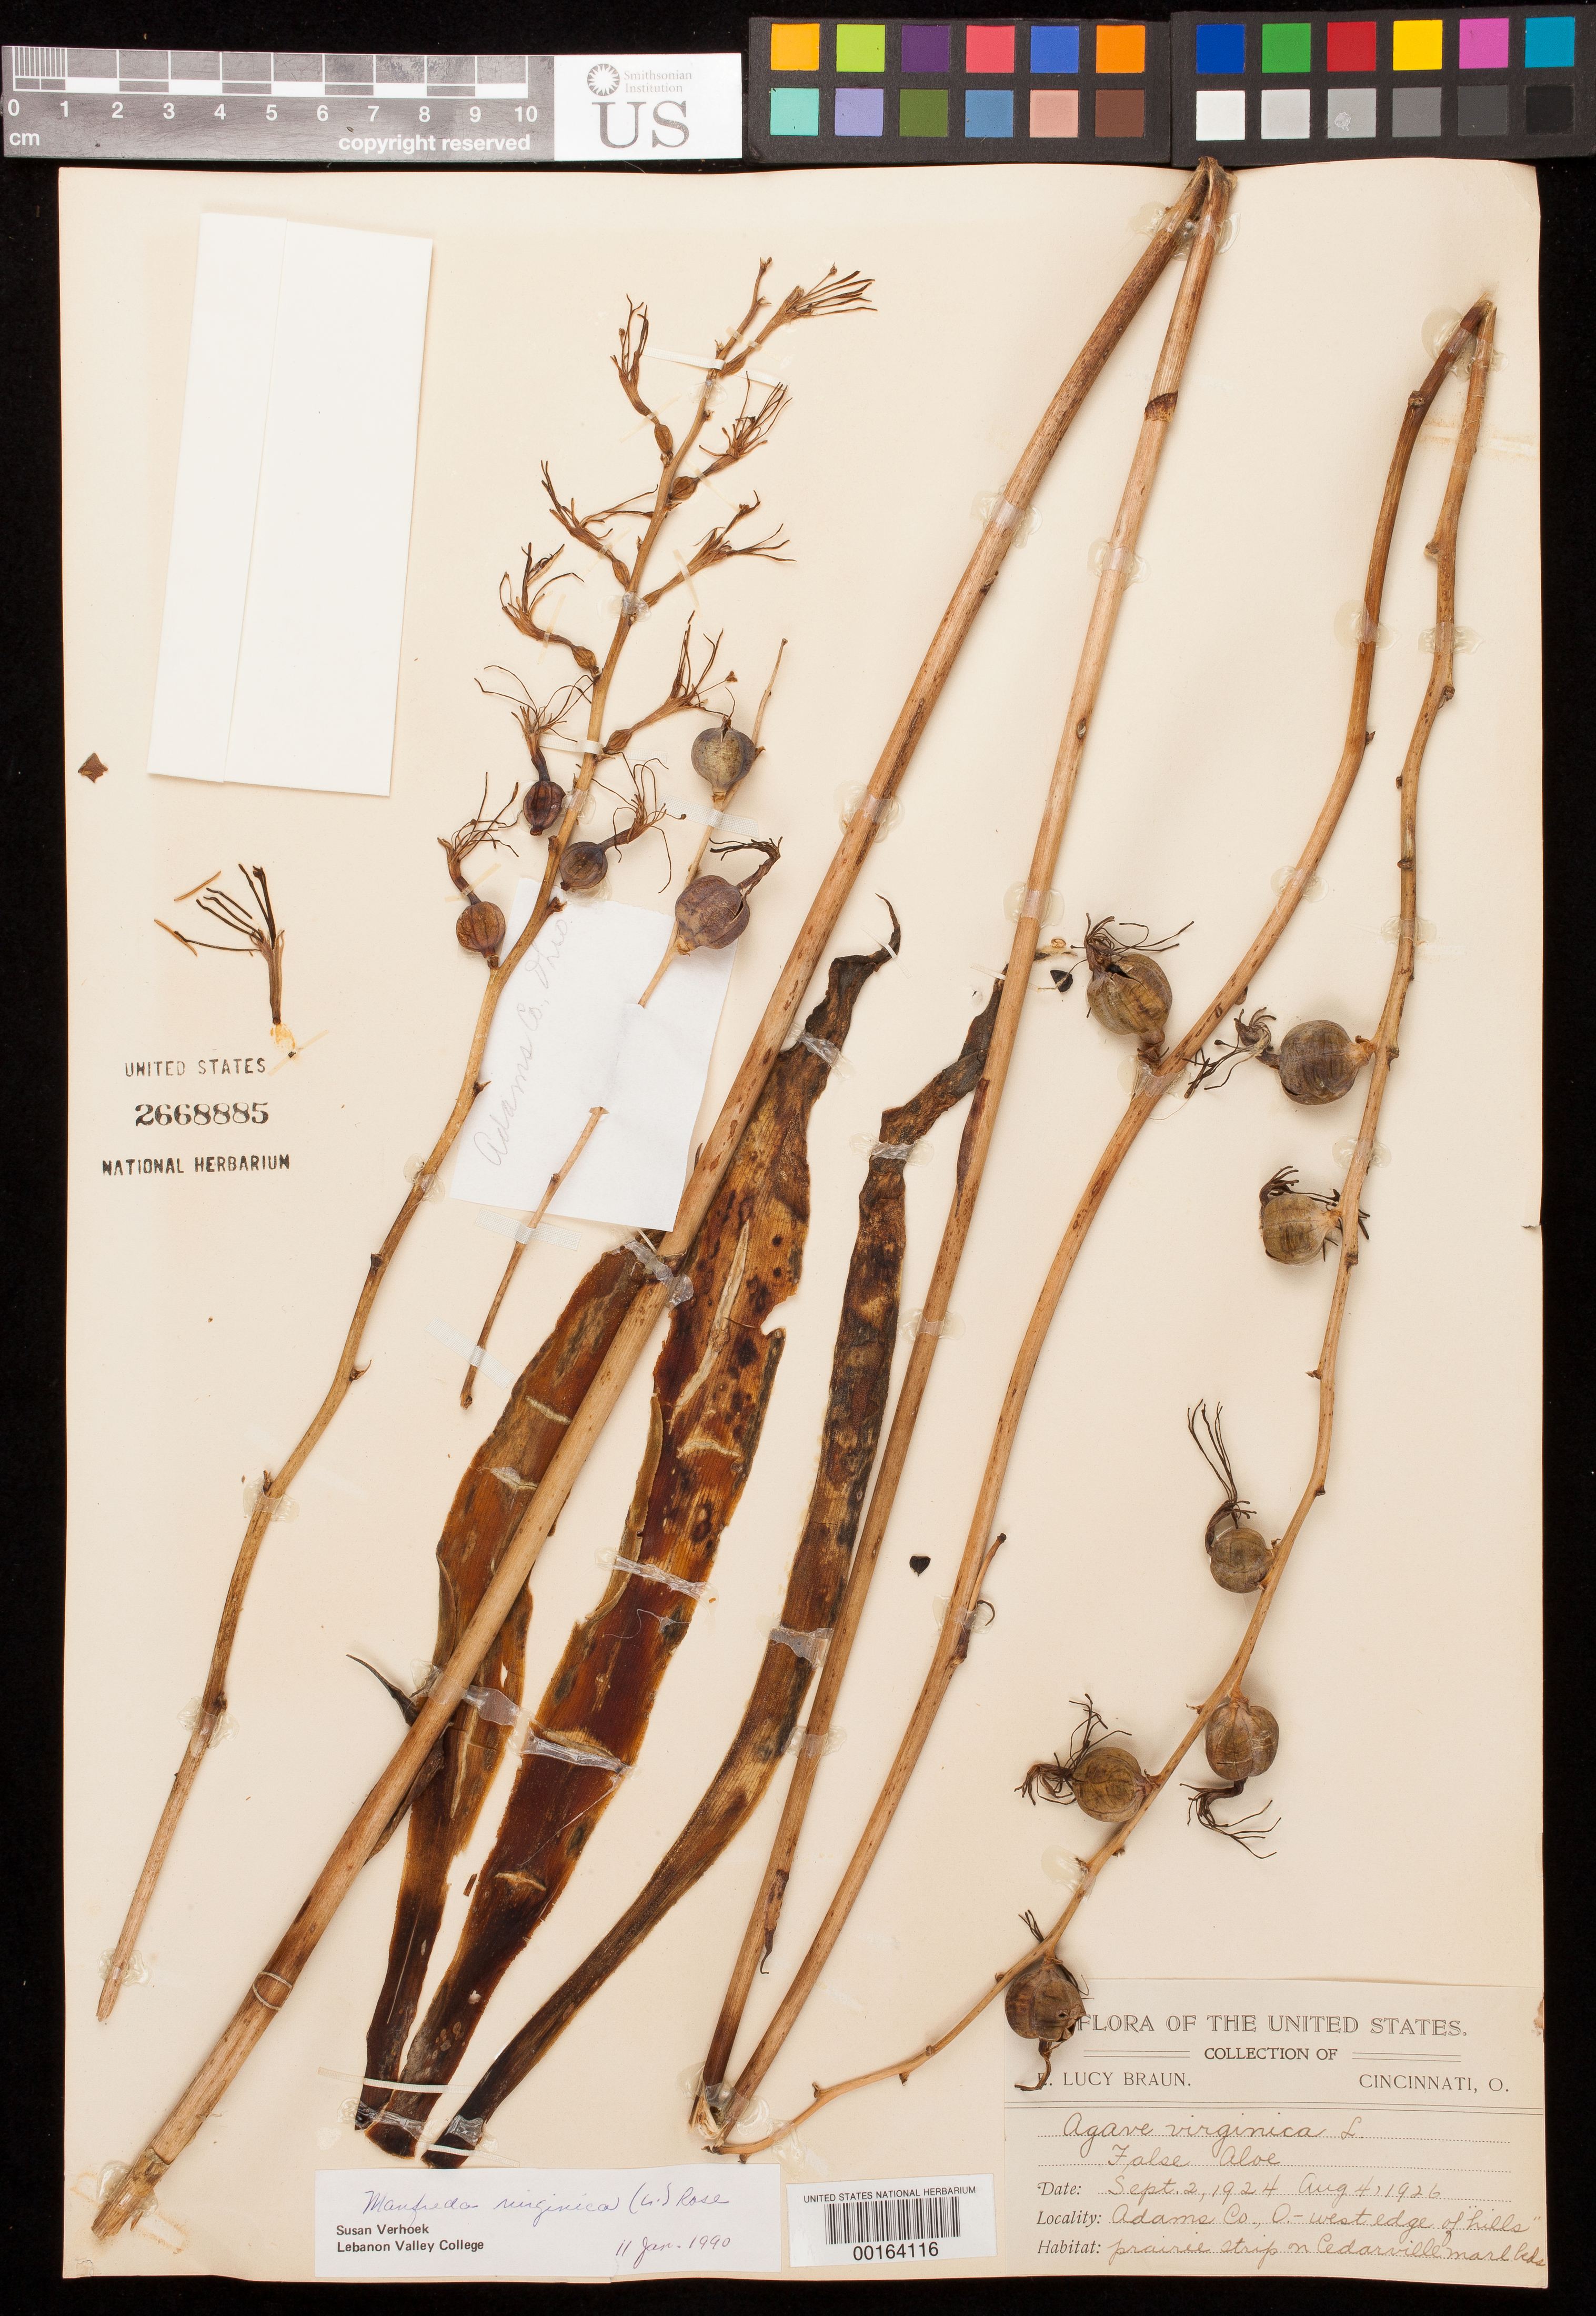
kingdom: Plantae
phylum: Tracheophyta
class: Liliopsida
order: Asparagales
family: Asparagaceae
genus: Manfreda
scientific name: Manfreda virginica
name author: (L.) Salisb. ex Rose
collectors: E. L. Braun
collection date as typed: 02 Aug 1924 and 04 Aug 1926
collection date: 1924-09-02,1926-08-04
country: United States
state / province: Ohio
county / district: Adams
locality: W edge of "hills"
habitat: Prairie strip on cedarville marlbeds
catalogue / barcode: US 2668885